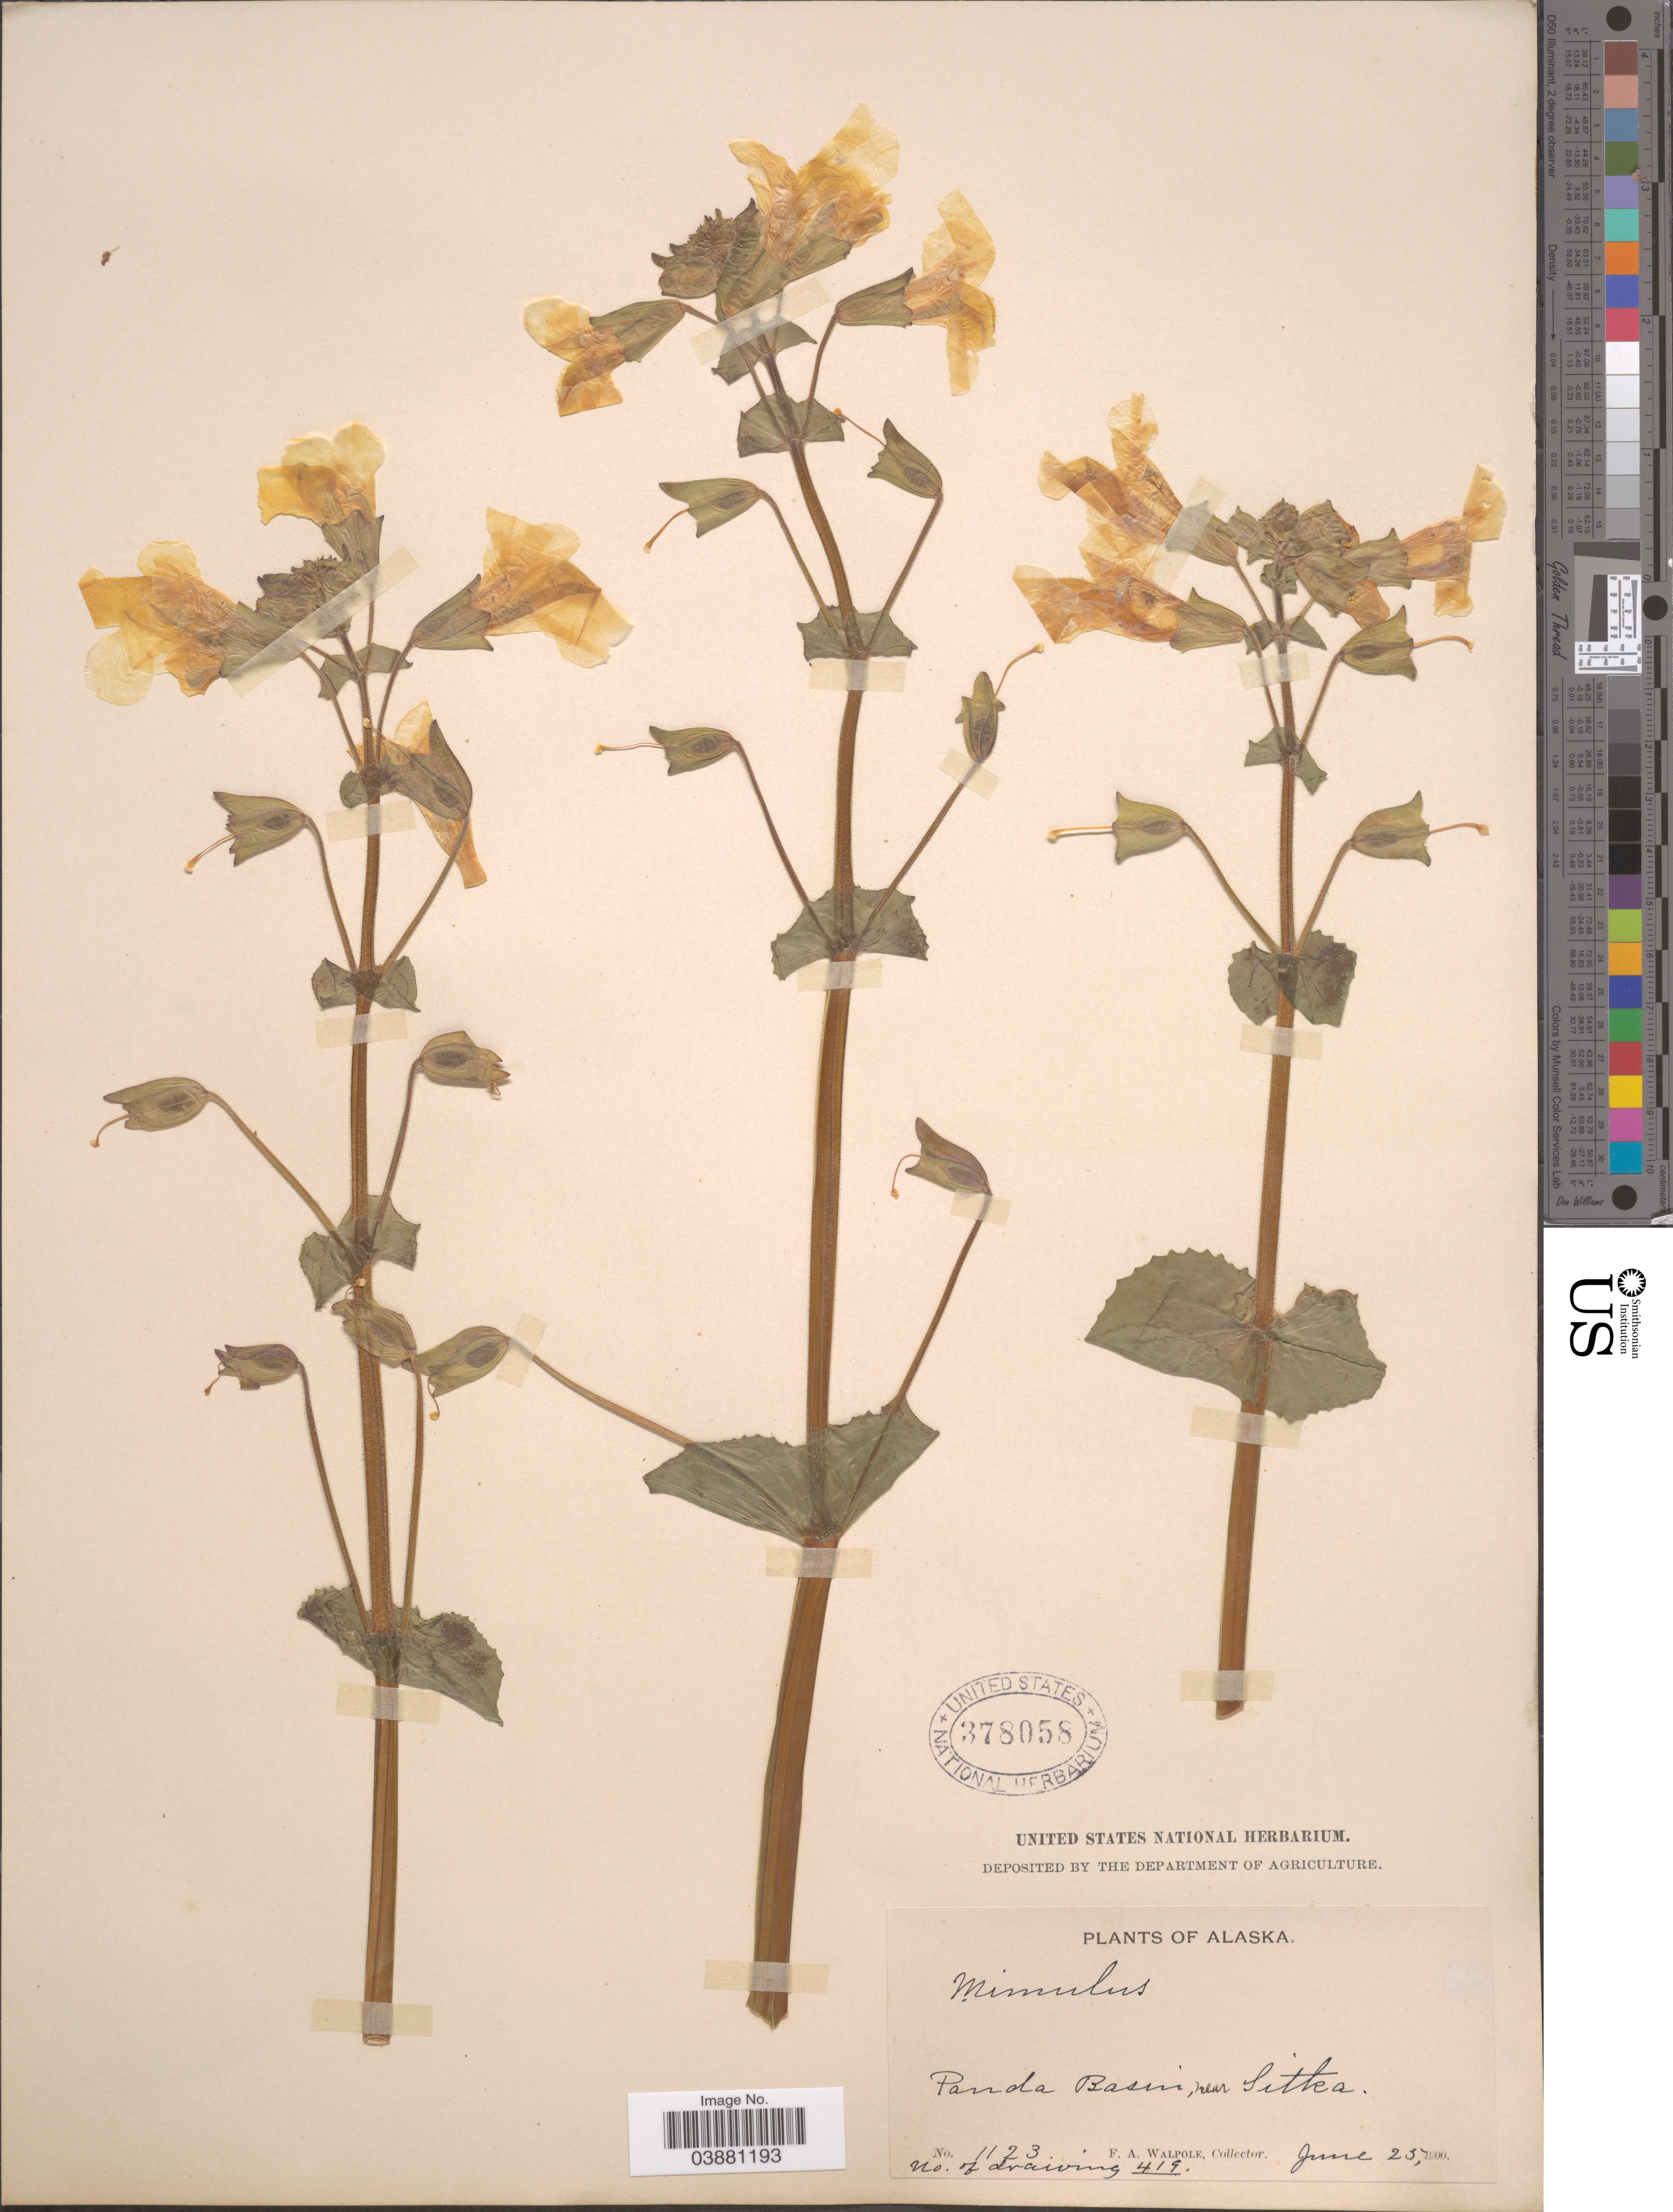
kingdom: Plantae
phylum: Tracheophyta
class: Magnoliopsida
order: Lamiales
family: Phrymaceae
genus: Mimulus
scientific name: Mimulus guttatus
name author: DC.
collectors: F. Walpole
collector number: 1123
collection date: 1900-06-25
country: United States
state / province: Alaska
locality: Panda Basin, near Sitka.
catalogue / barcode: US 378058